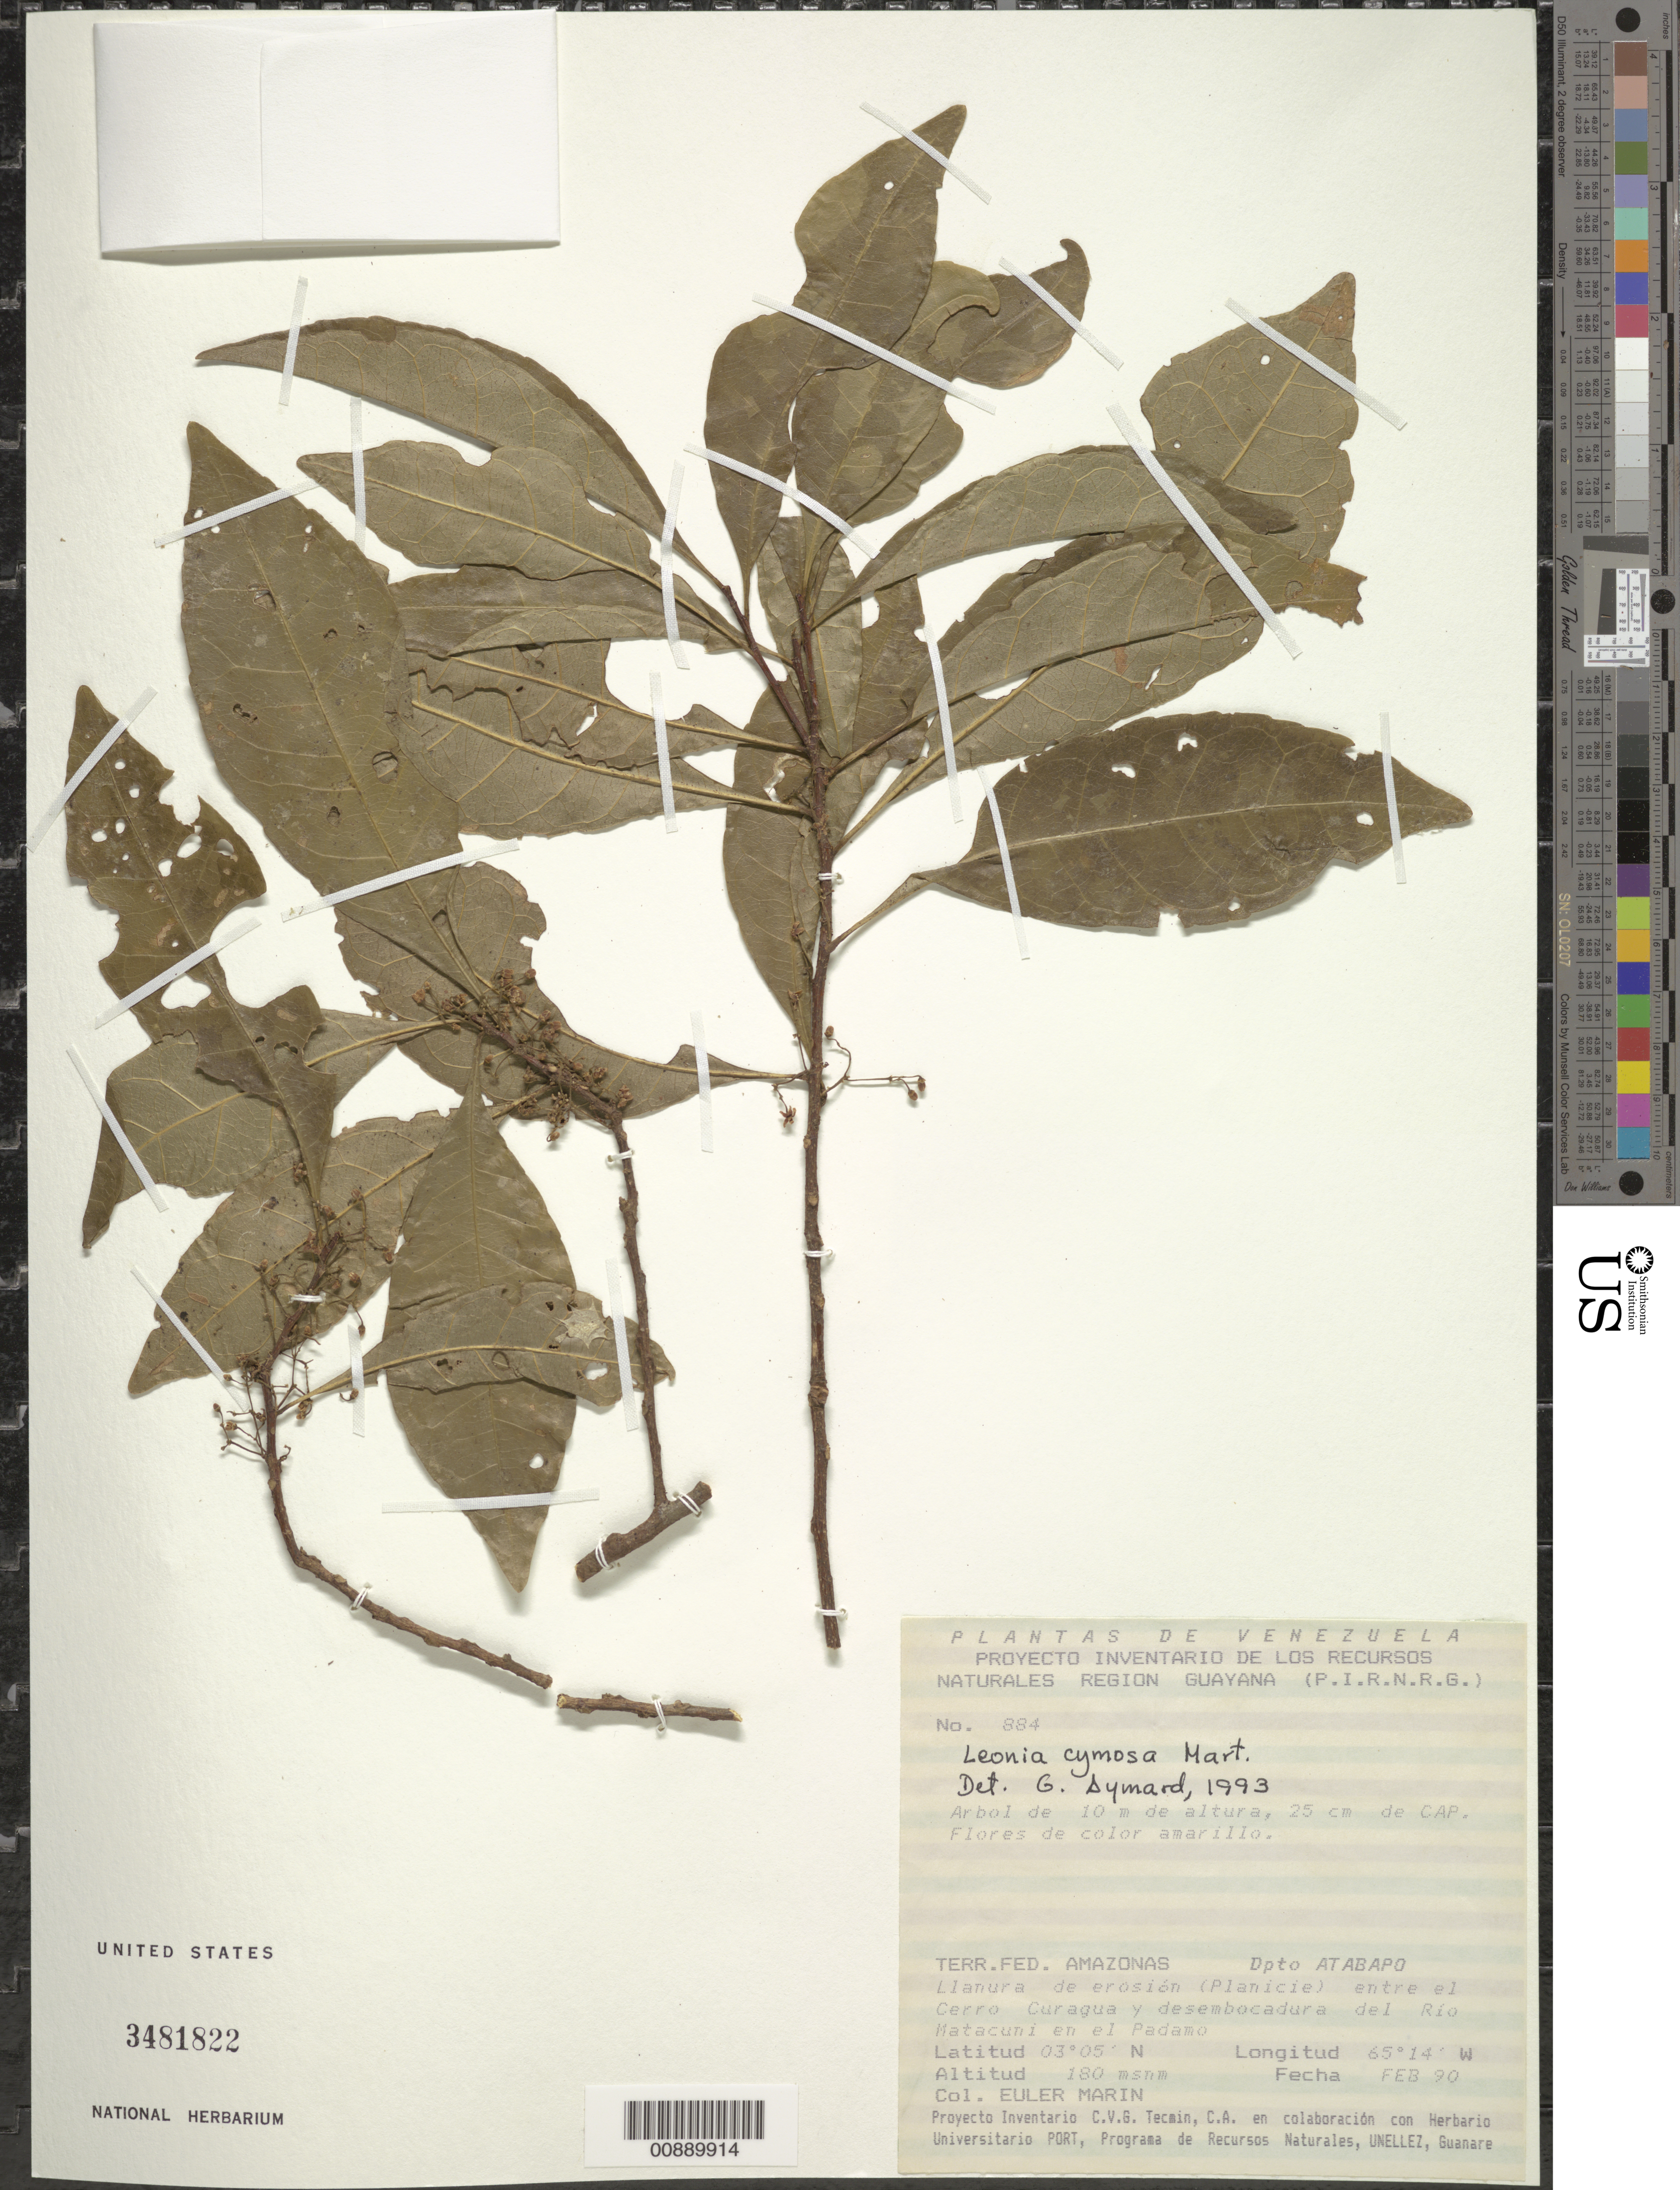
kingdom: Plantae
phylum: Tracheophyta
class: Magnoliopsida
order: Malpighiales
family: Violaceae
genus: Leonia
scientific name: Leonia cymosa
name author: Mart.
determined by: Aymard C., G. A., (PORT), Univ. Nac. Exp. de los Llanos Ezequiel Zamora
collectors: E. Marin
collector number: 884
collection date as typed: Feb-90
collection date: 1990-02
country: Venezuela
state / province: Amazonas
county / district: Atabapo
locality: Cerro Curagua a desembocadura del río Matacuni en el río Padamo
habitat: Llanura de erosión (planicie)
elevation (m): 180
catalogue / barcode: US 3481822